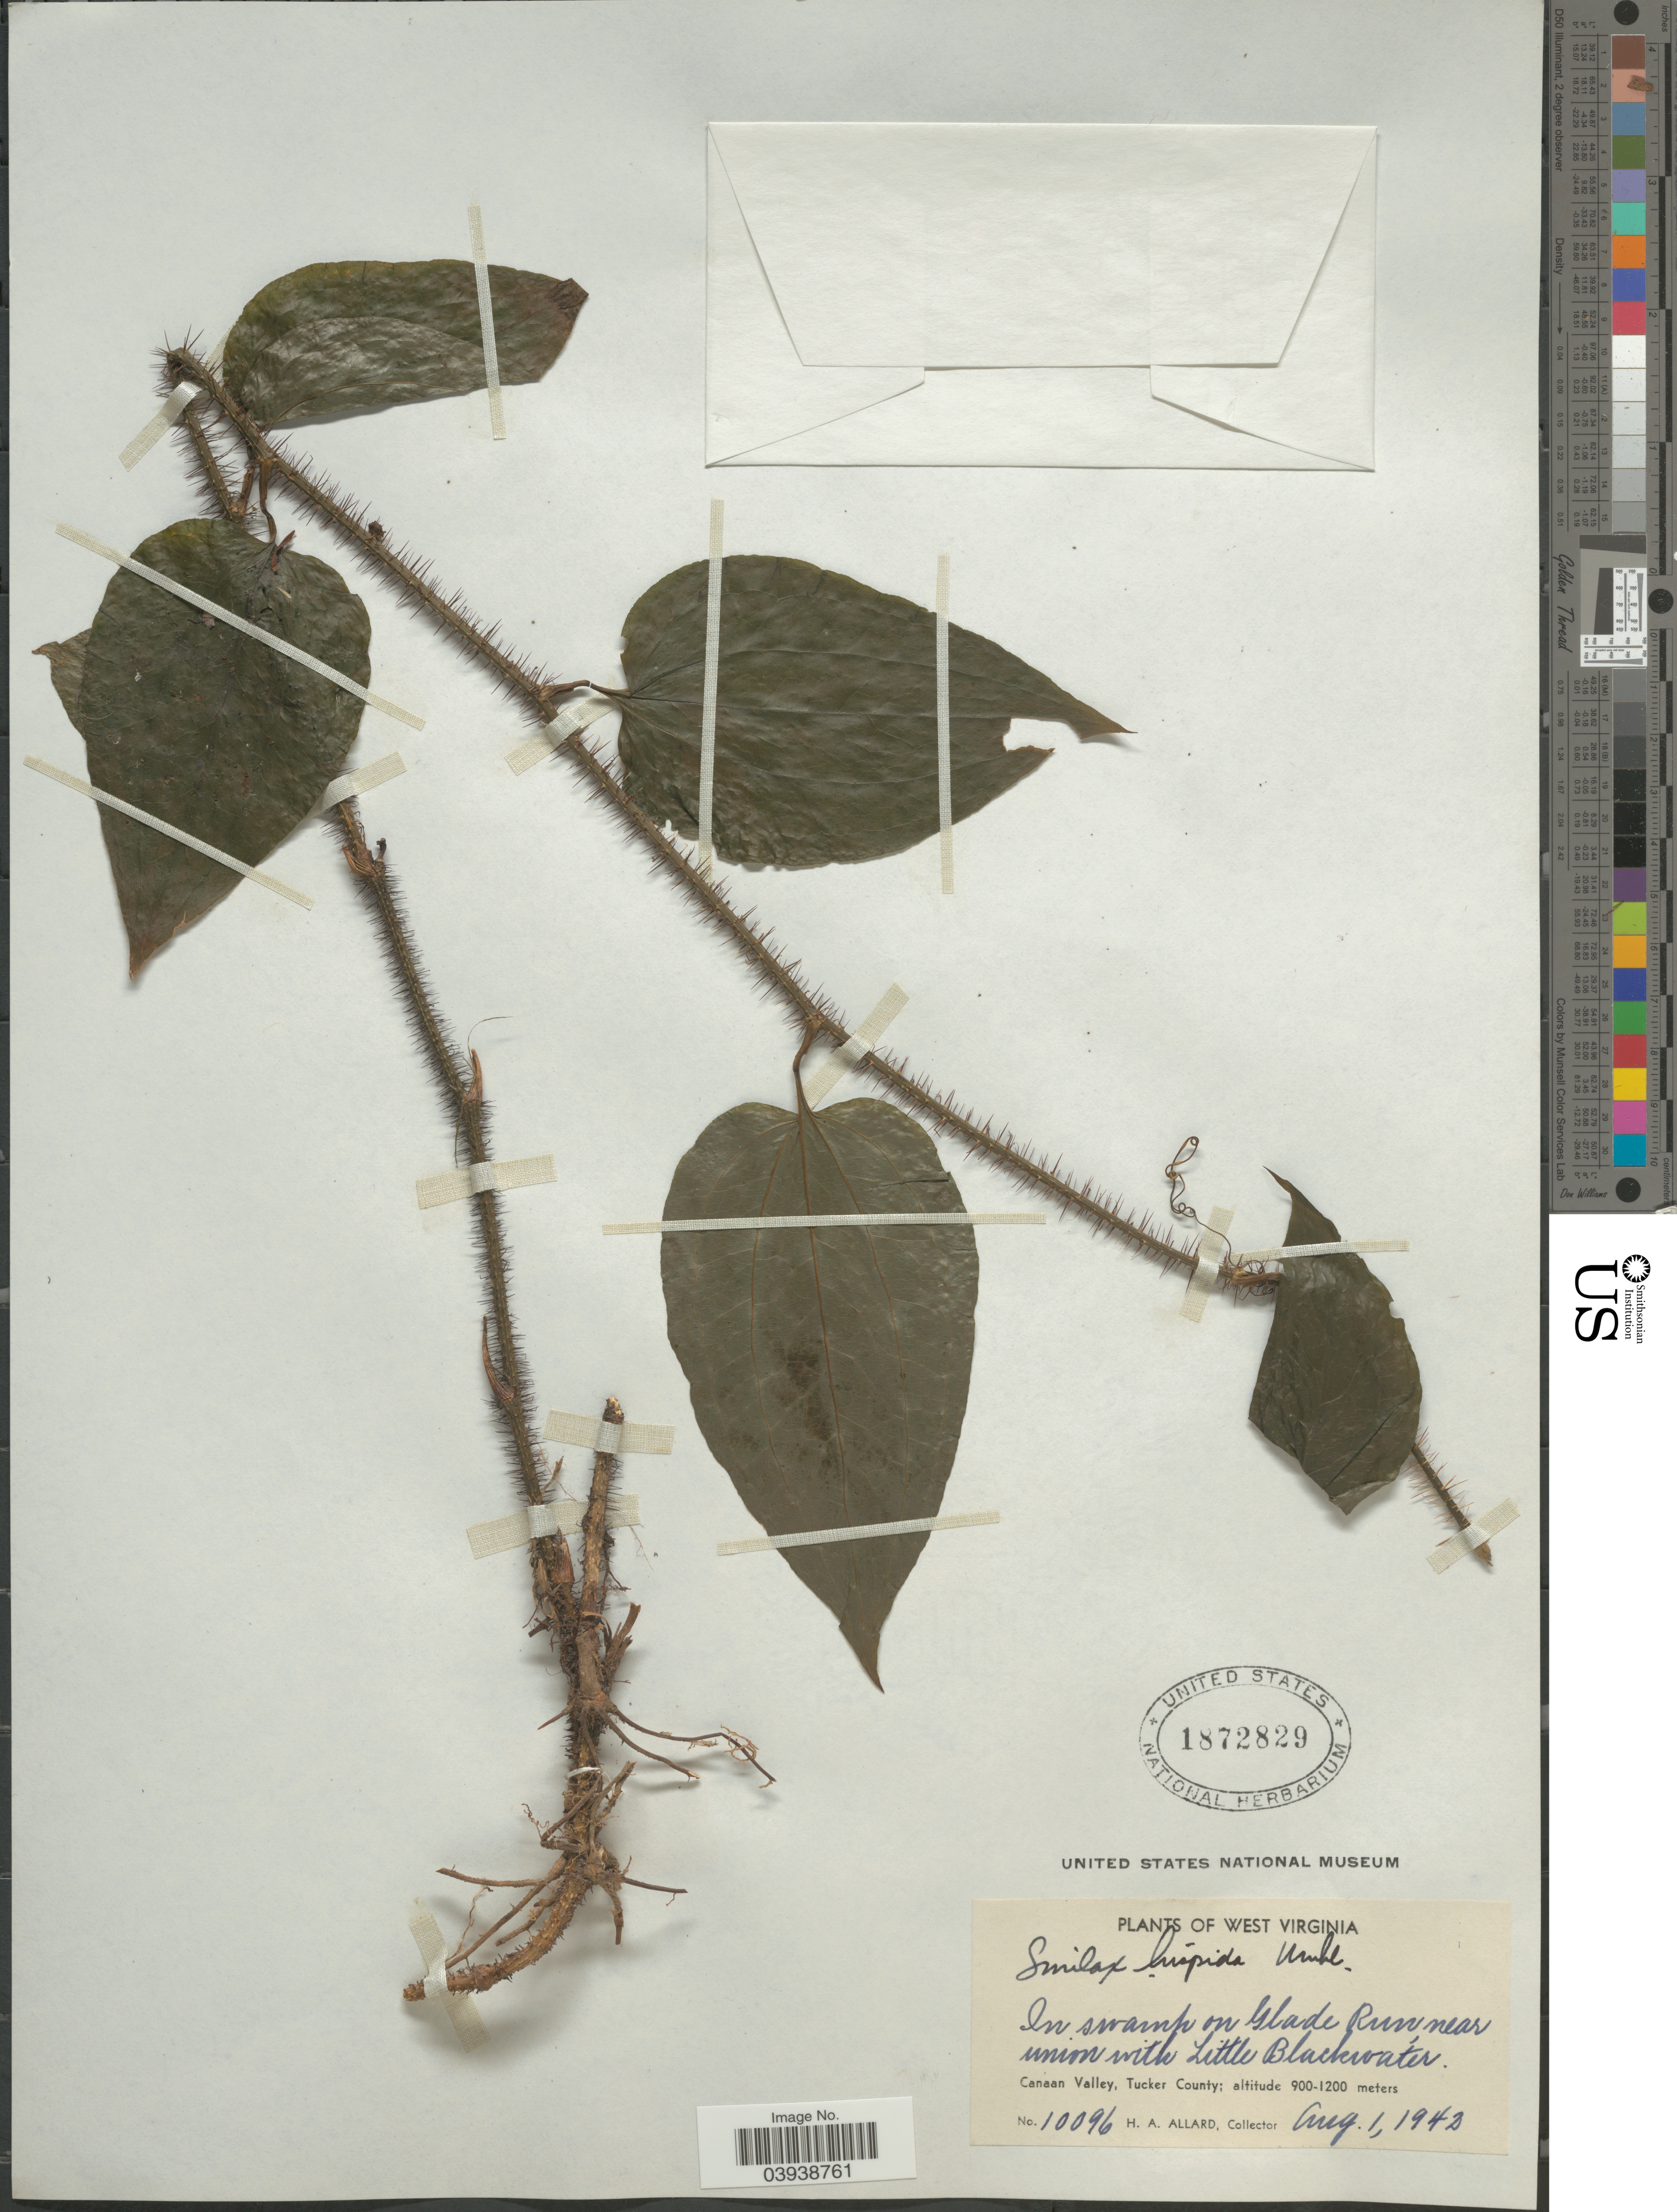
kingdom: Plantae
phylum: Tracheophyta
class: Liliopsida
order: Liliales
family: Smilacaceae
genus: Smilax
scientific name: Smilax hispida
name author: Raf.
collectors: H. A. Allard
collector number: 10096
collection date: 1942-08-01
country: United States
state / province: West Virginia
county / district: Tucker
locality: On Glade Run near union with Little Blackwater. Canaan Valley, Tucker County.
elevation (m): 900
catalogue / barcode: US 1872829